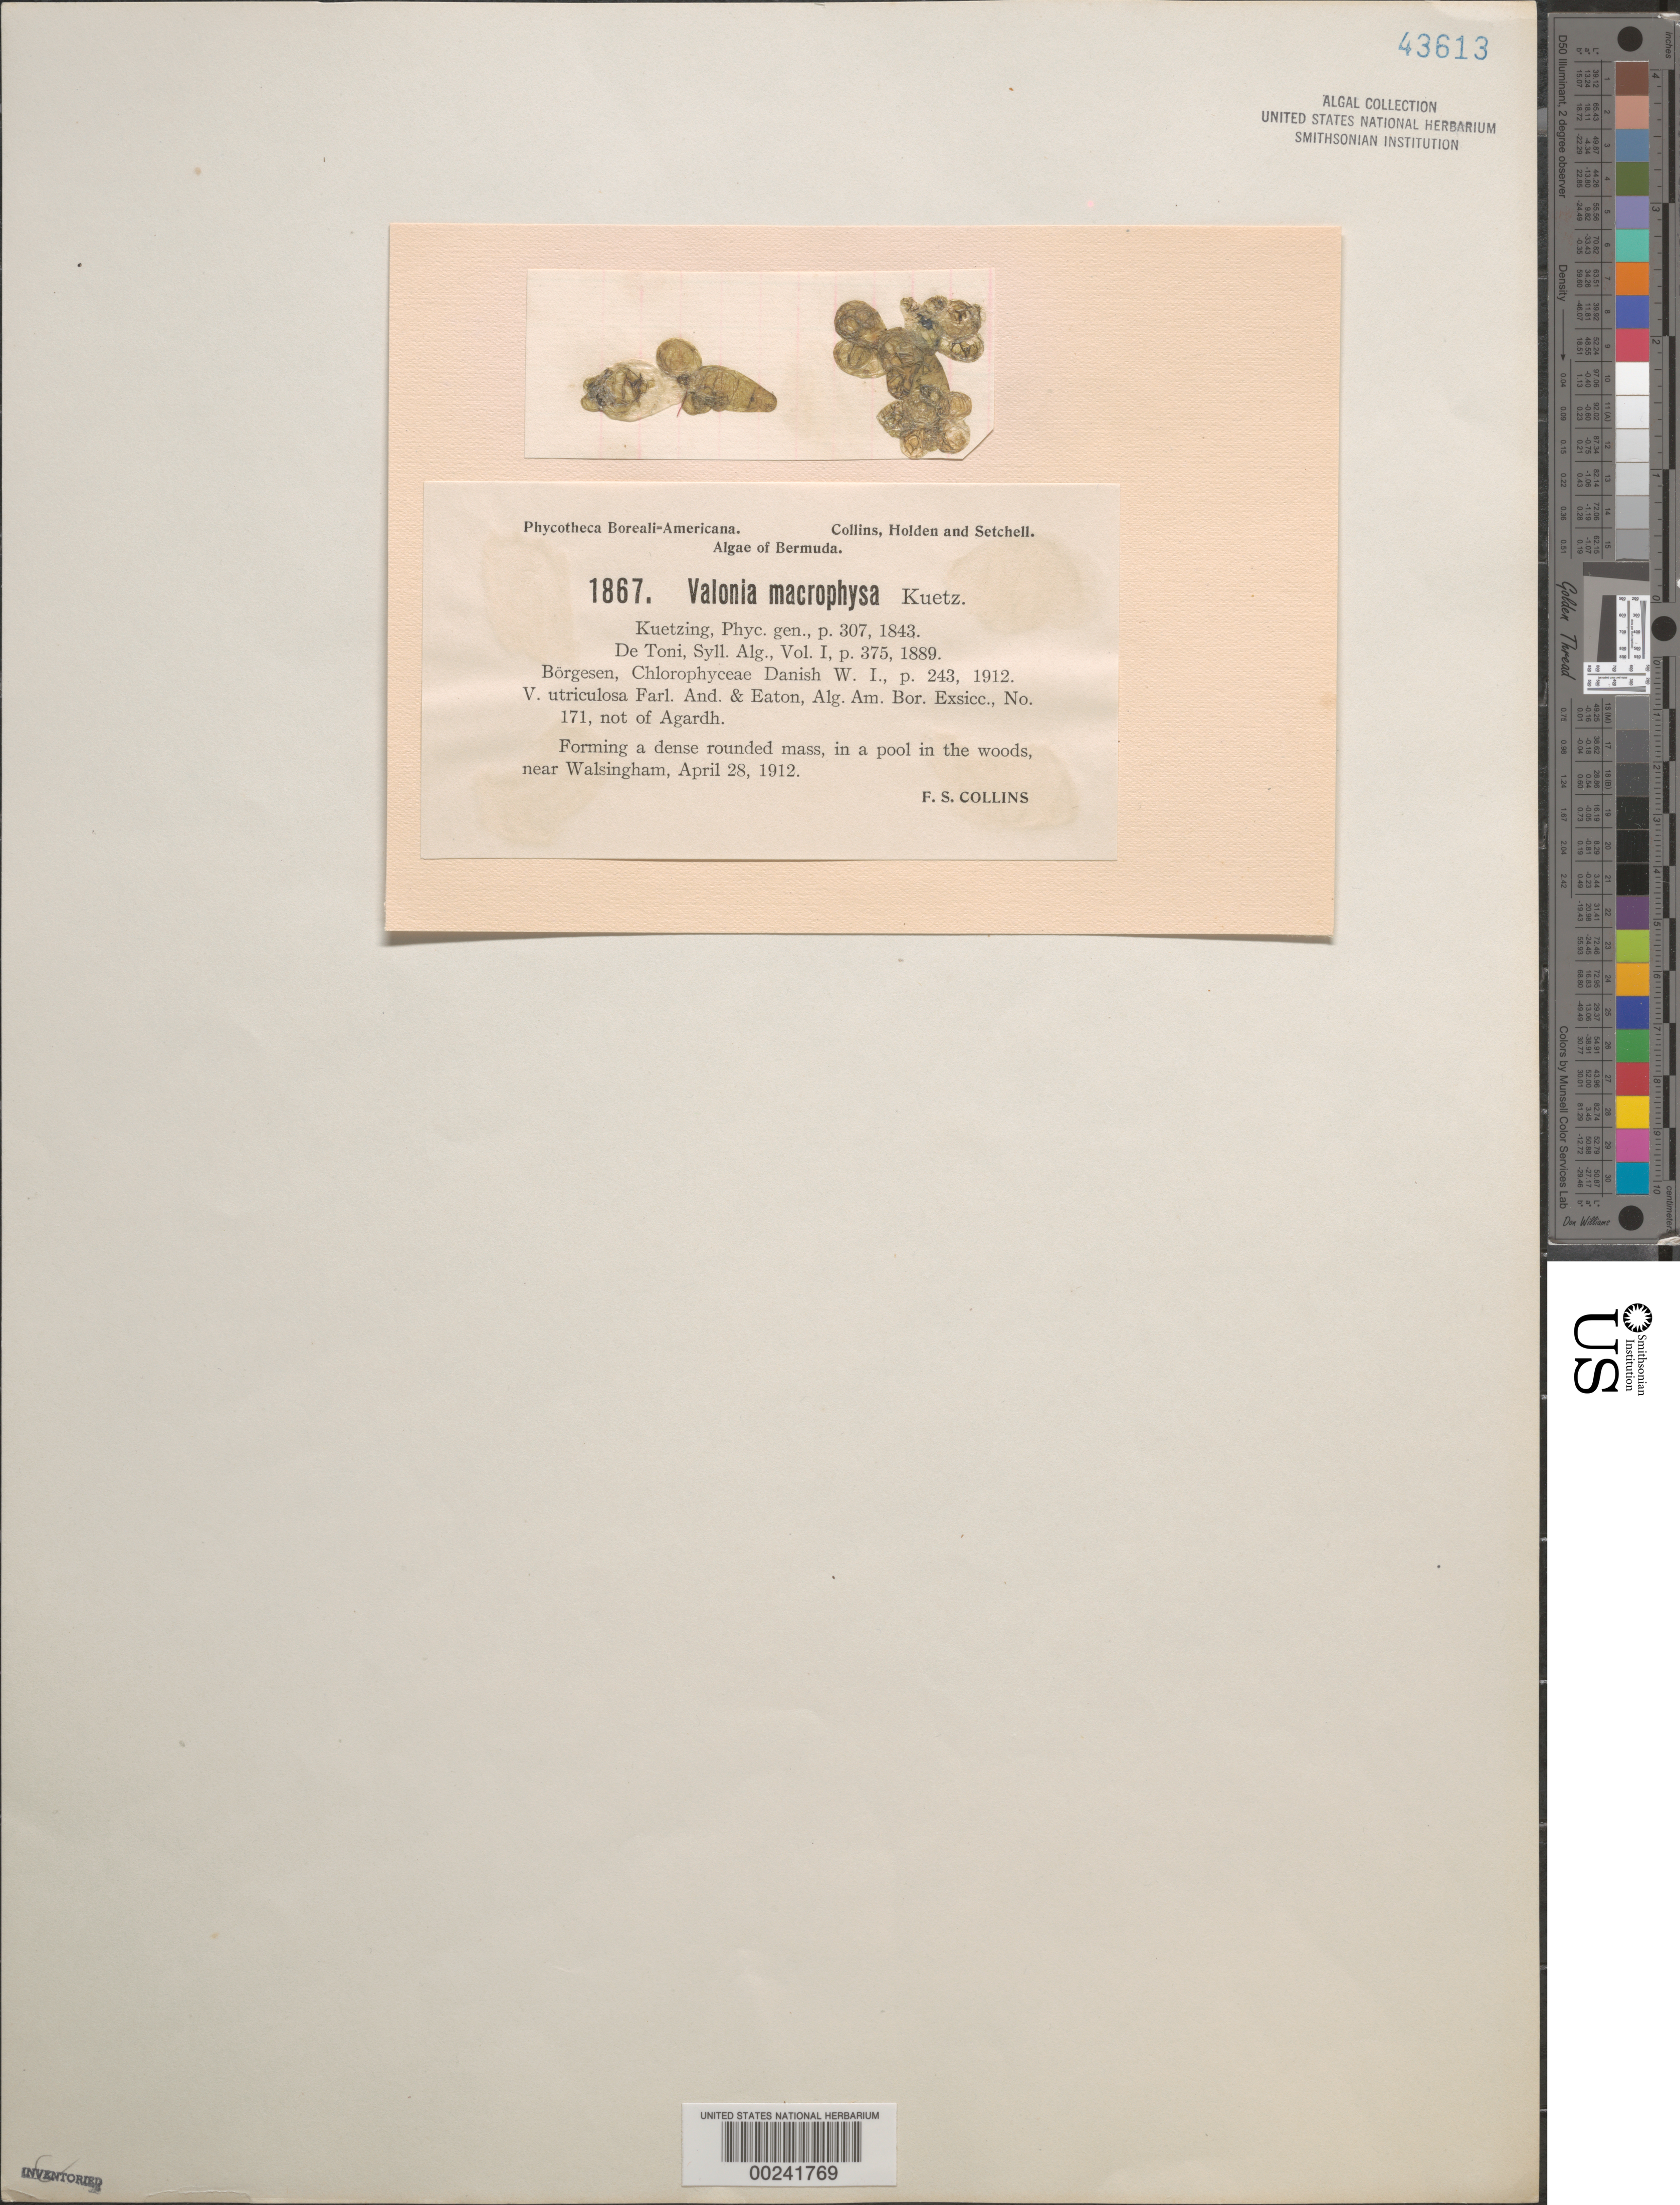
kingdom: Plantae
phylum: Chlorophyta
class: Ulvophyceae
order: Siphonocladales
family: Valoniaceae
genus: Valonia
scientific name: Valonia macrophysa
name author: Kütz.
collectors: F. Collins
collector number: PB-A 1867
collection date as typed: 28 Apr 1912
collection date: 1912-04-28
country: Bermuda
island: Bermuda Island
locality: Near Walsingham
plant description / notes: Collins, Holden & Setchell, Phycotheca Boreali-Americana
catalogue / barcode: US 43613